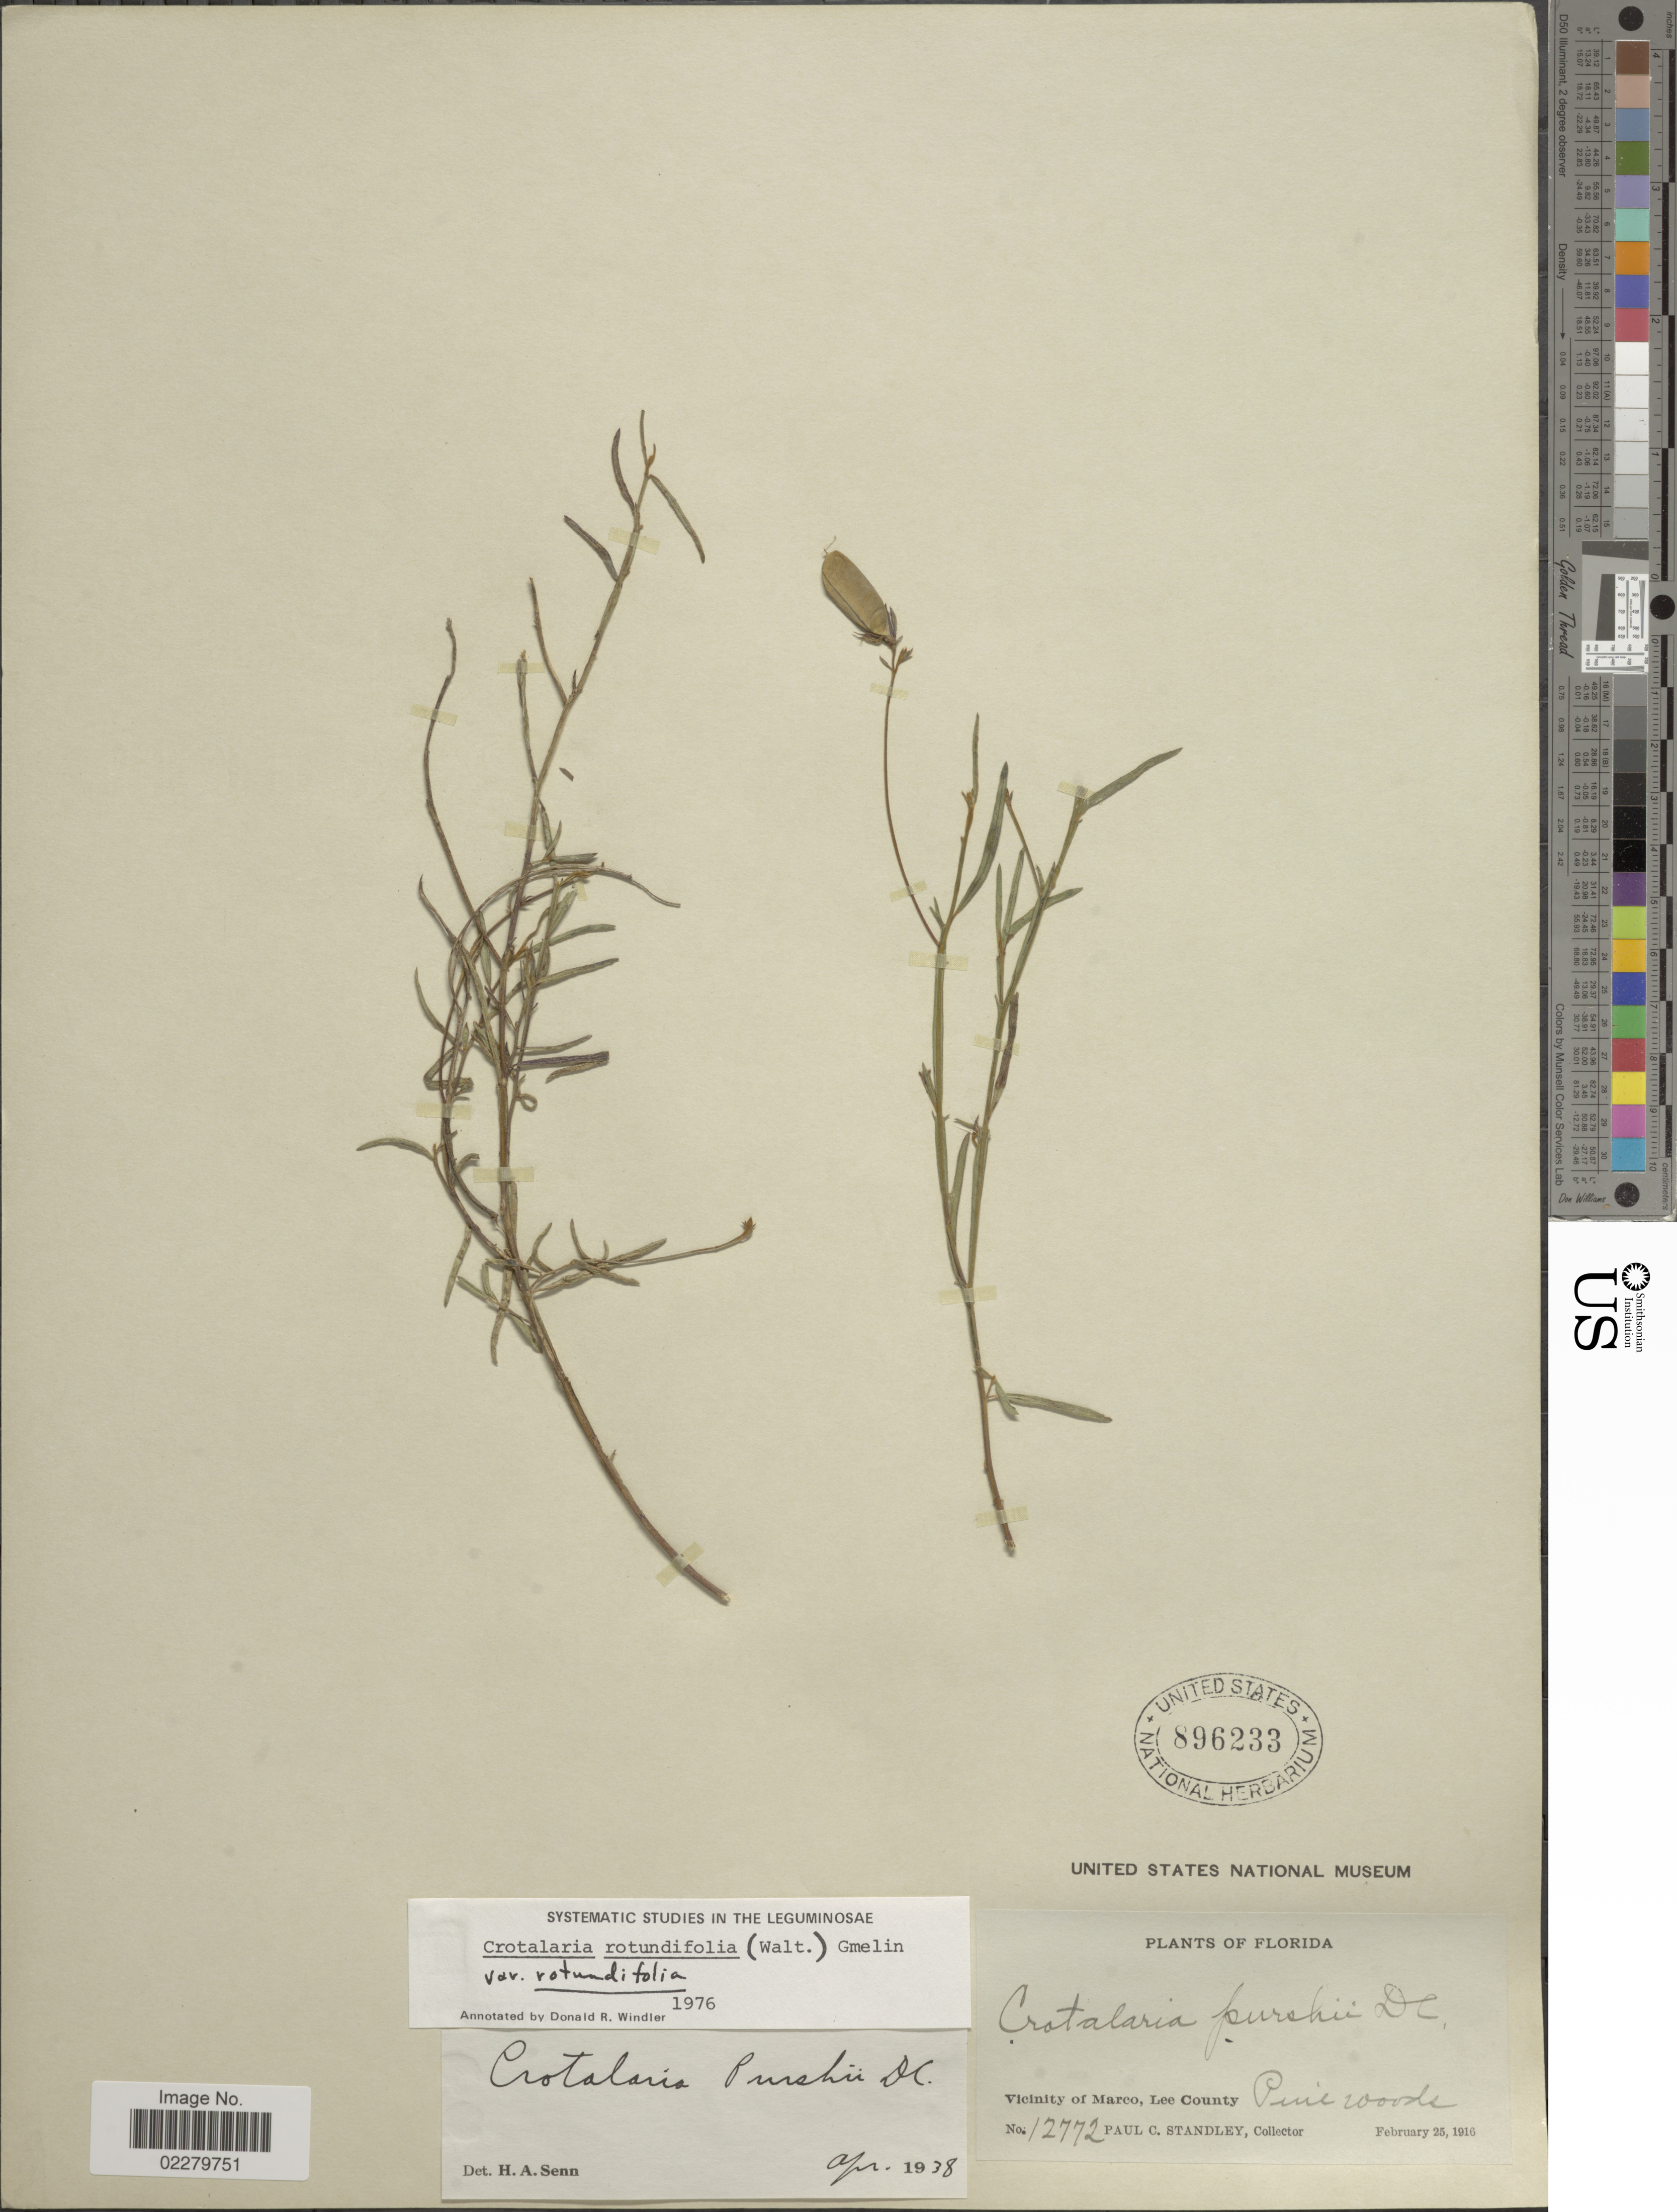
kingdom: Plantae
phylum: Tracheophyta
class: Magnoliopsida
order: Fabales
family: Fabaceae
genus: Crotalaria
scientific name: Crotalaria rotundifolia var. rotundifolia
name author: (Walter) J.F. Gmel.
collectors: P. C. Standley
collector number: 12772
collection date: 1916-02-25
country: United States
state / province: Florida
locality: Vicinity of Marco, Lee County. Pine woods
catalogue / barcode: US 896233